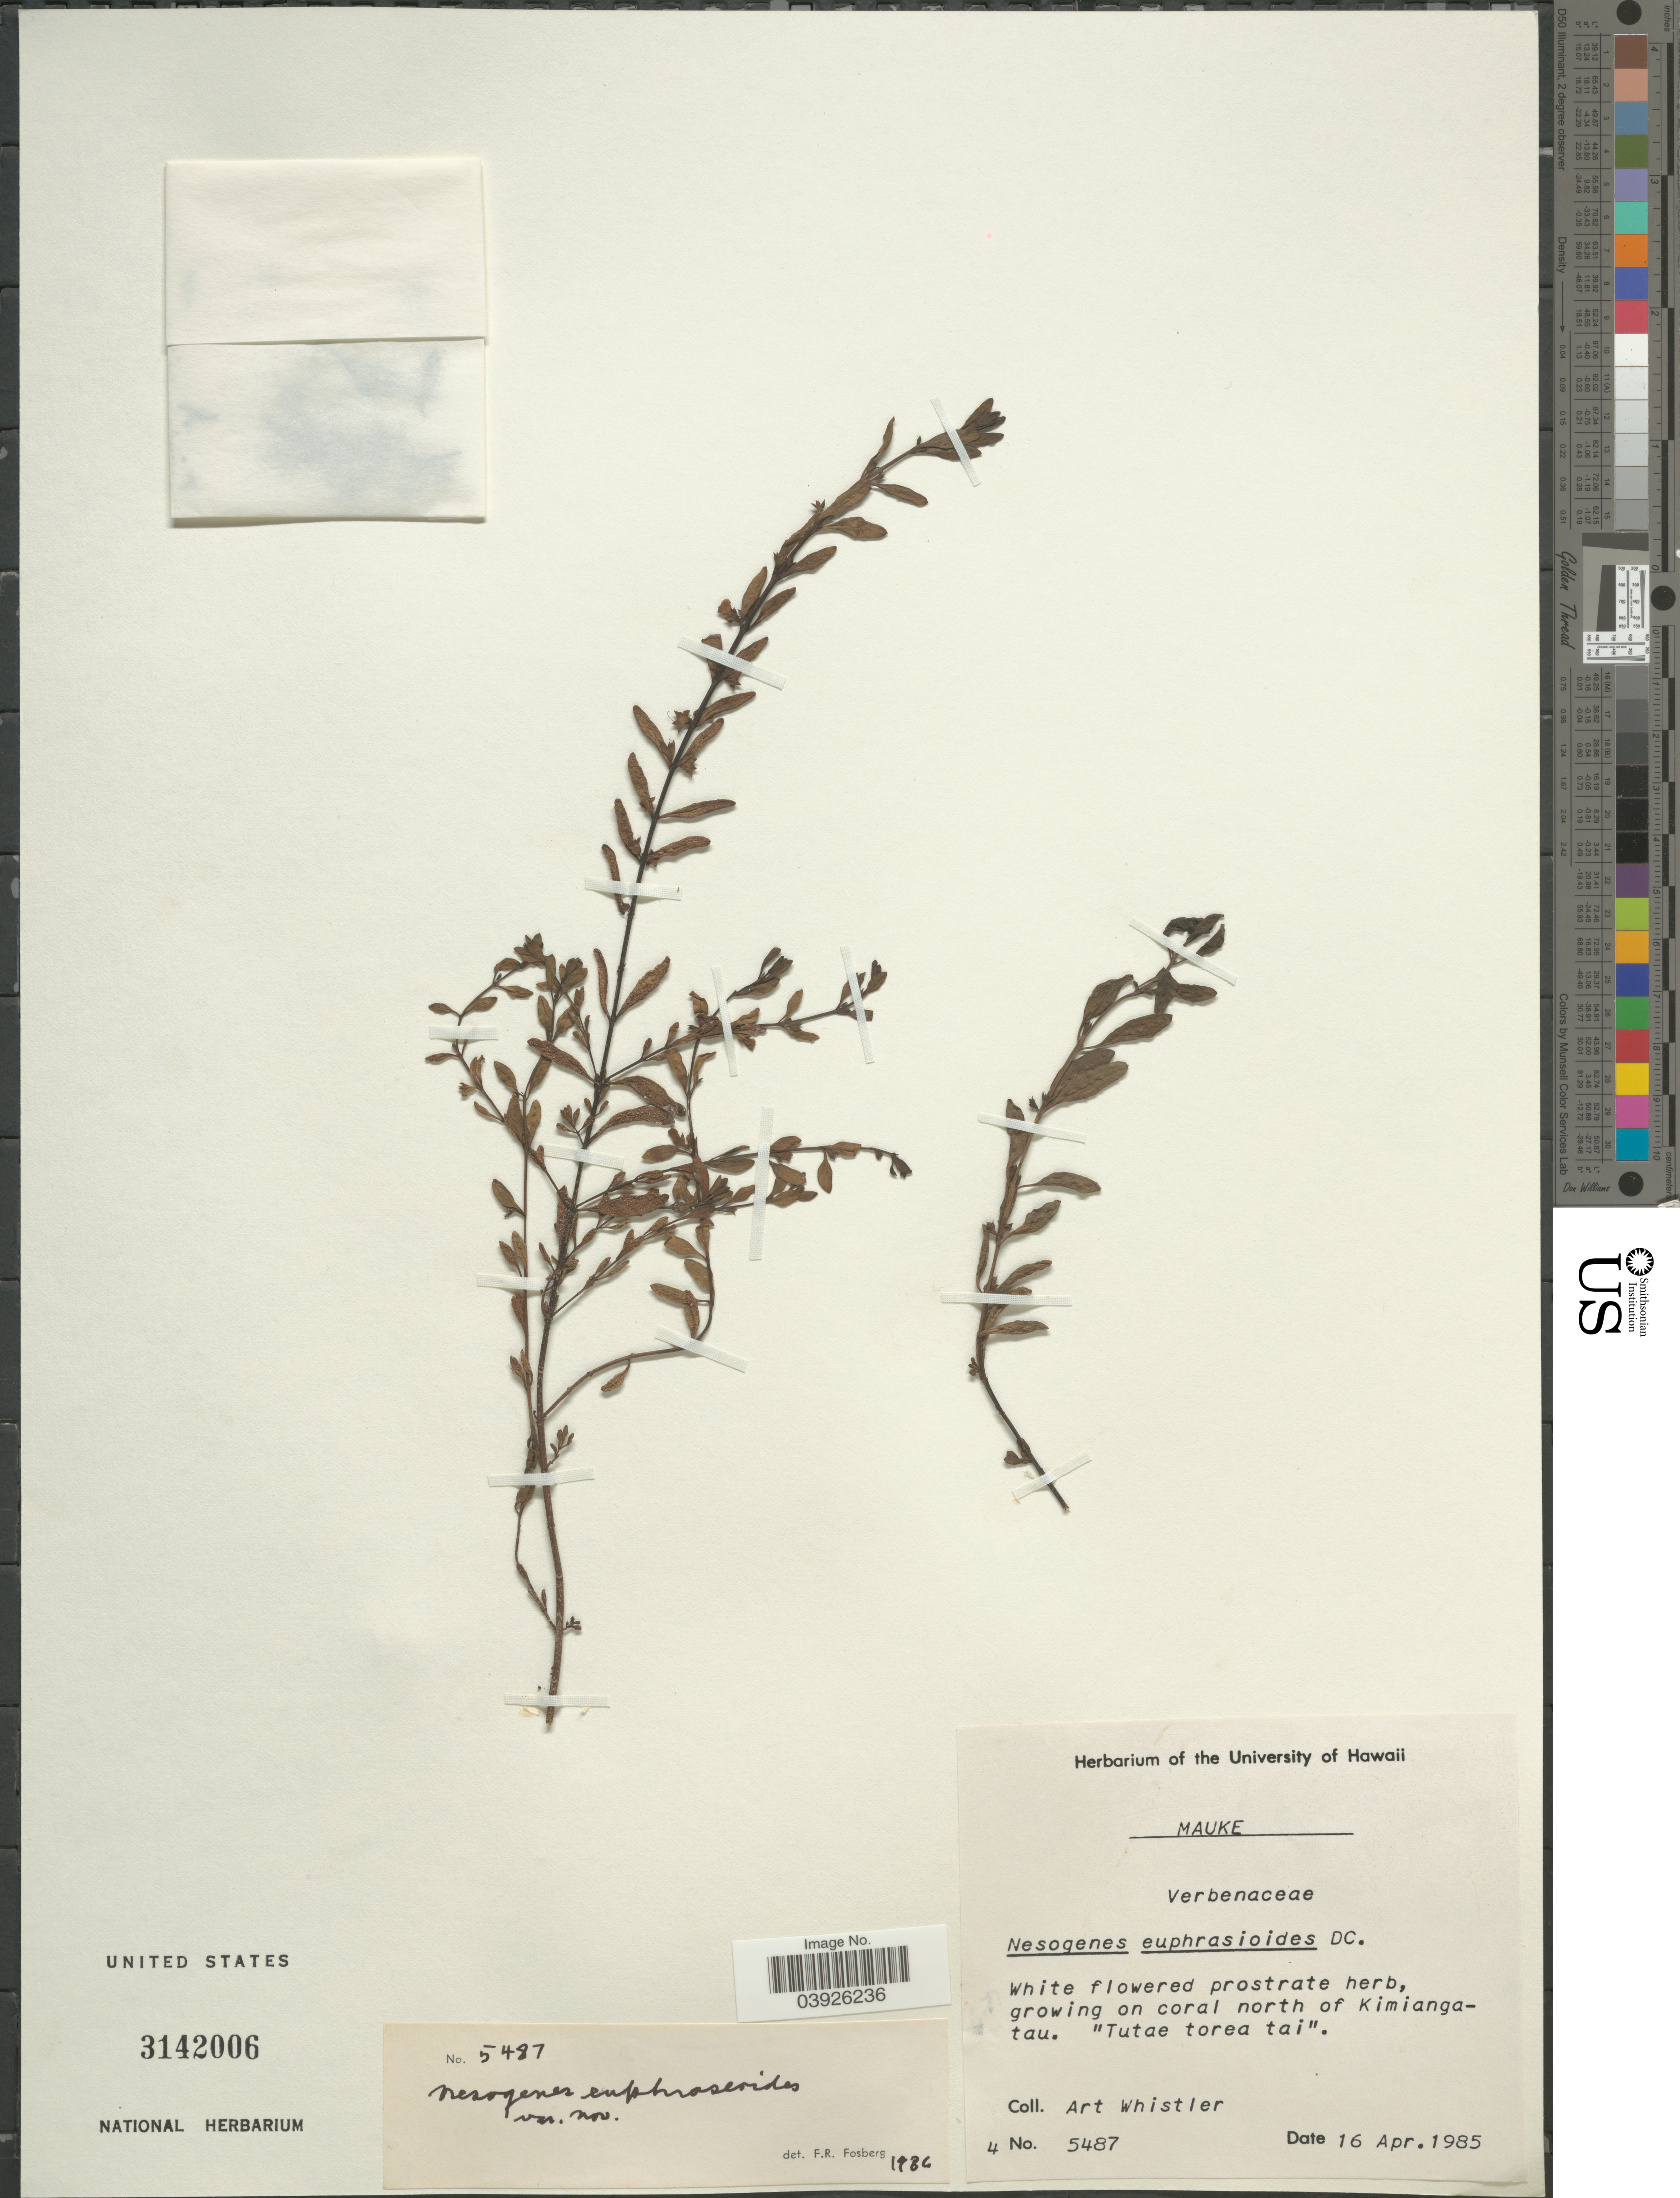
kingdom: Plantae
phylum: Tracheophyta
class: Magnoliopsida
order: Lamiales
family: Orobanchaceae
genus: Nesogenes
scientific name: Nesogenes euphrasioides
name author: (Hook. & Arn.) A. DC.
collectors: A. Whistler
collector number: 5487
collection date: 1985-04-16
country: Cook Islands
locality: Mauke. Growing on coral north of Kimiangatau. "Tutae torea tai".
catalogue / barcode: US 3142006